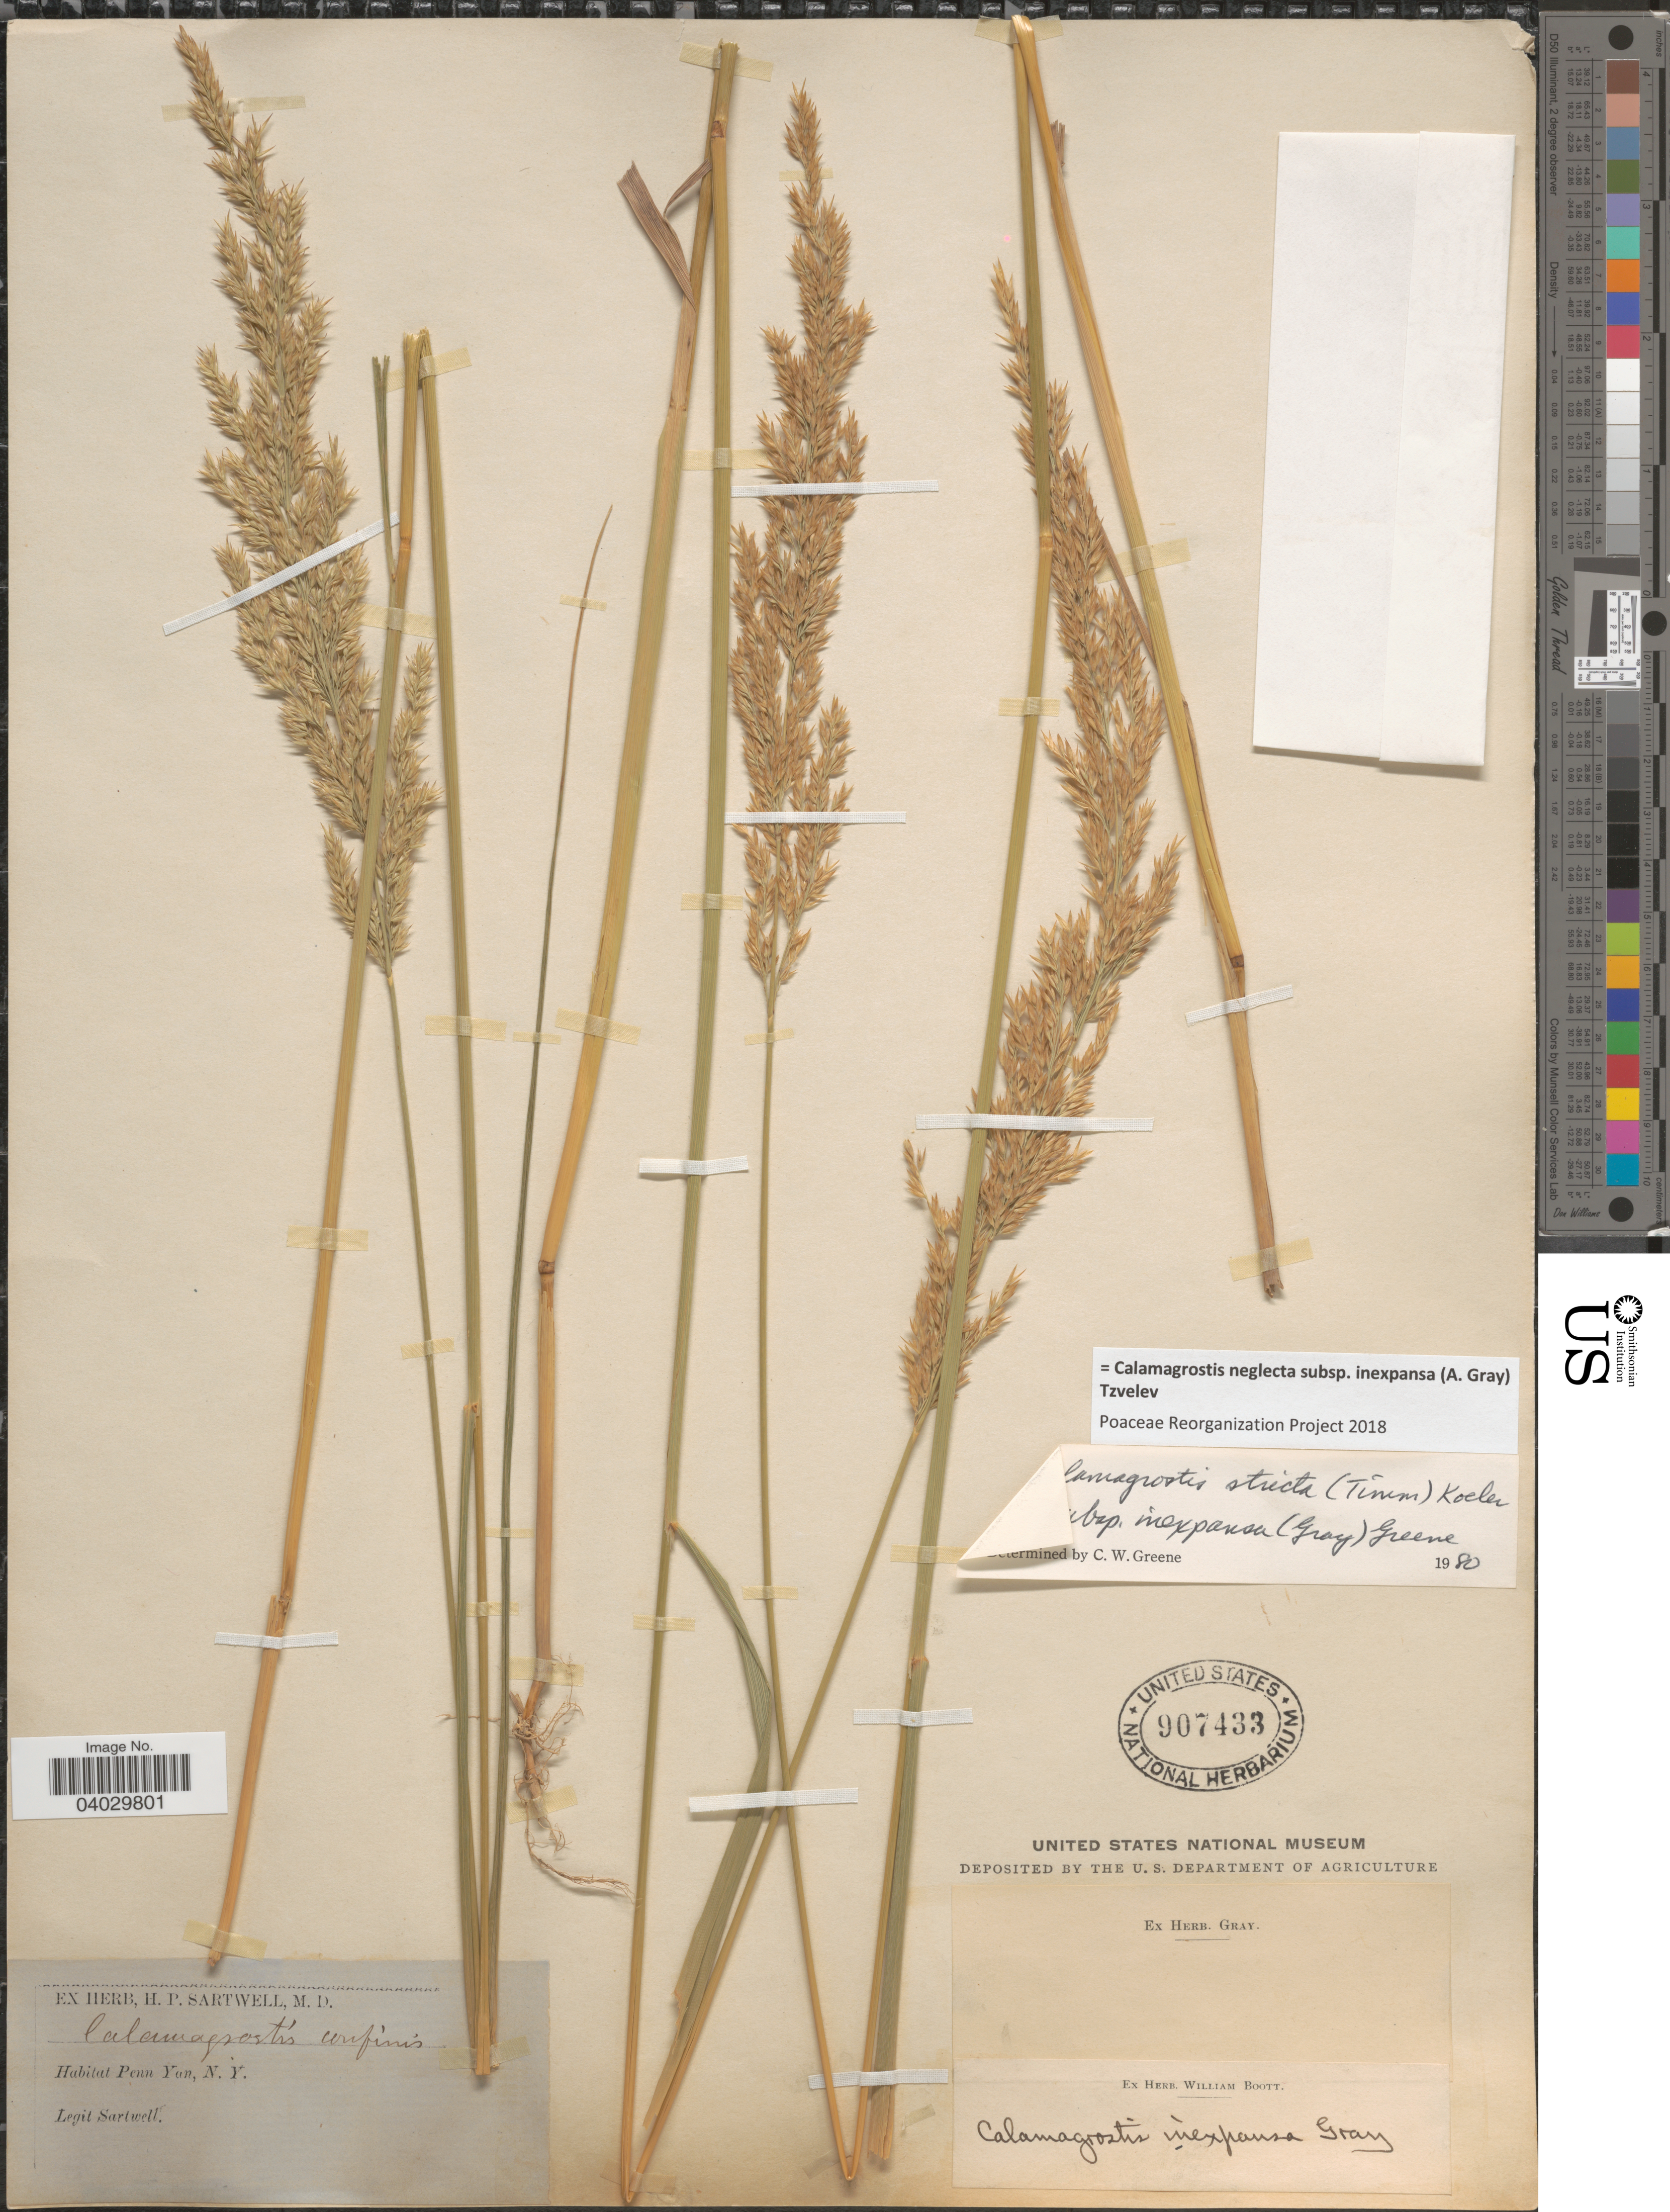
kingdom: Plantae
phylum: Tracheophyta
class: Liliopsida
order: Poales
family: Poaceae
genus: Calamagrostis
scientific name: Calamagrostis neglecta subsp. inexpansa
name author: (A. Gray) Tzvelev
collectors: H. P. Sartwell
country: United States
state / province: New York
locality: Penn Yan.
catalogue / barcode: US 907433